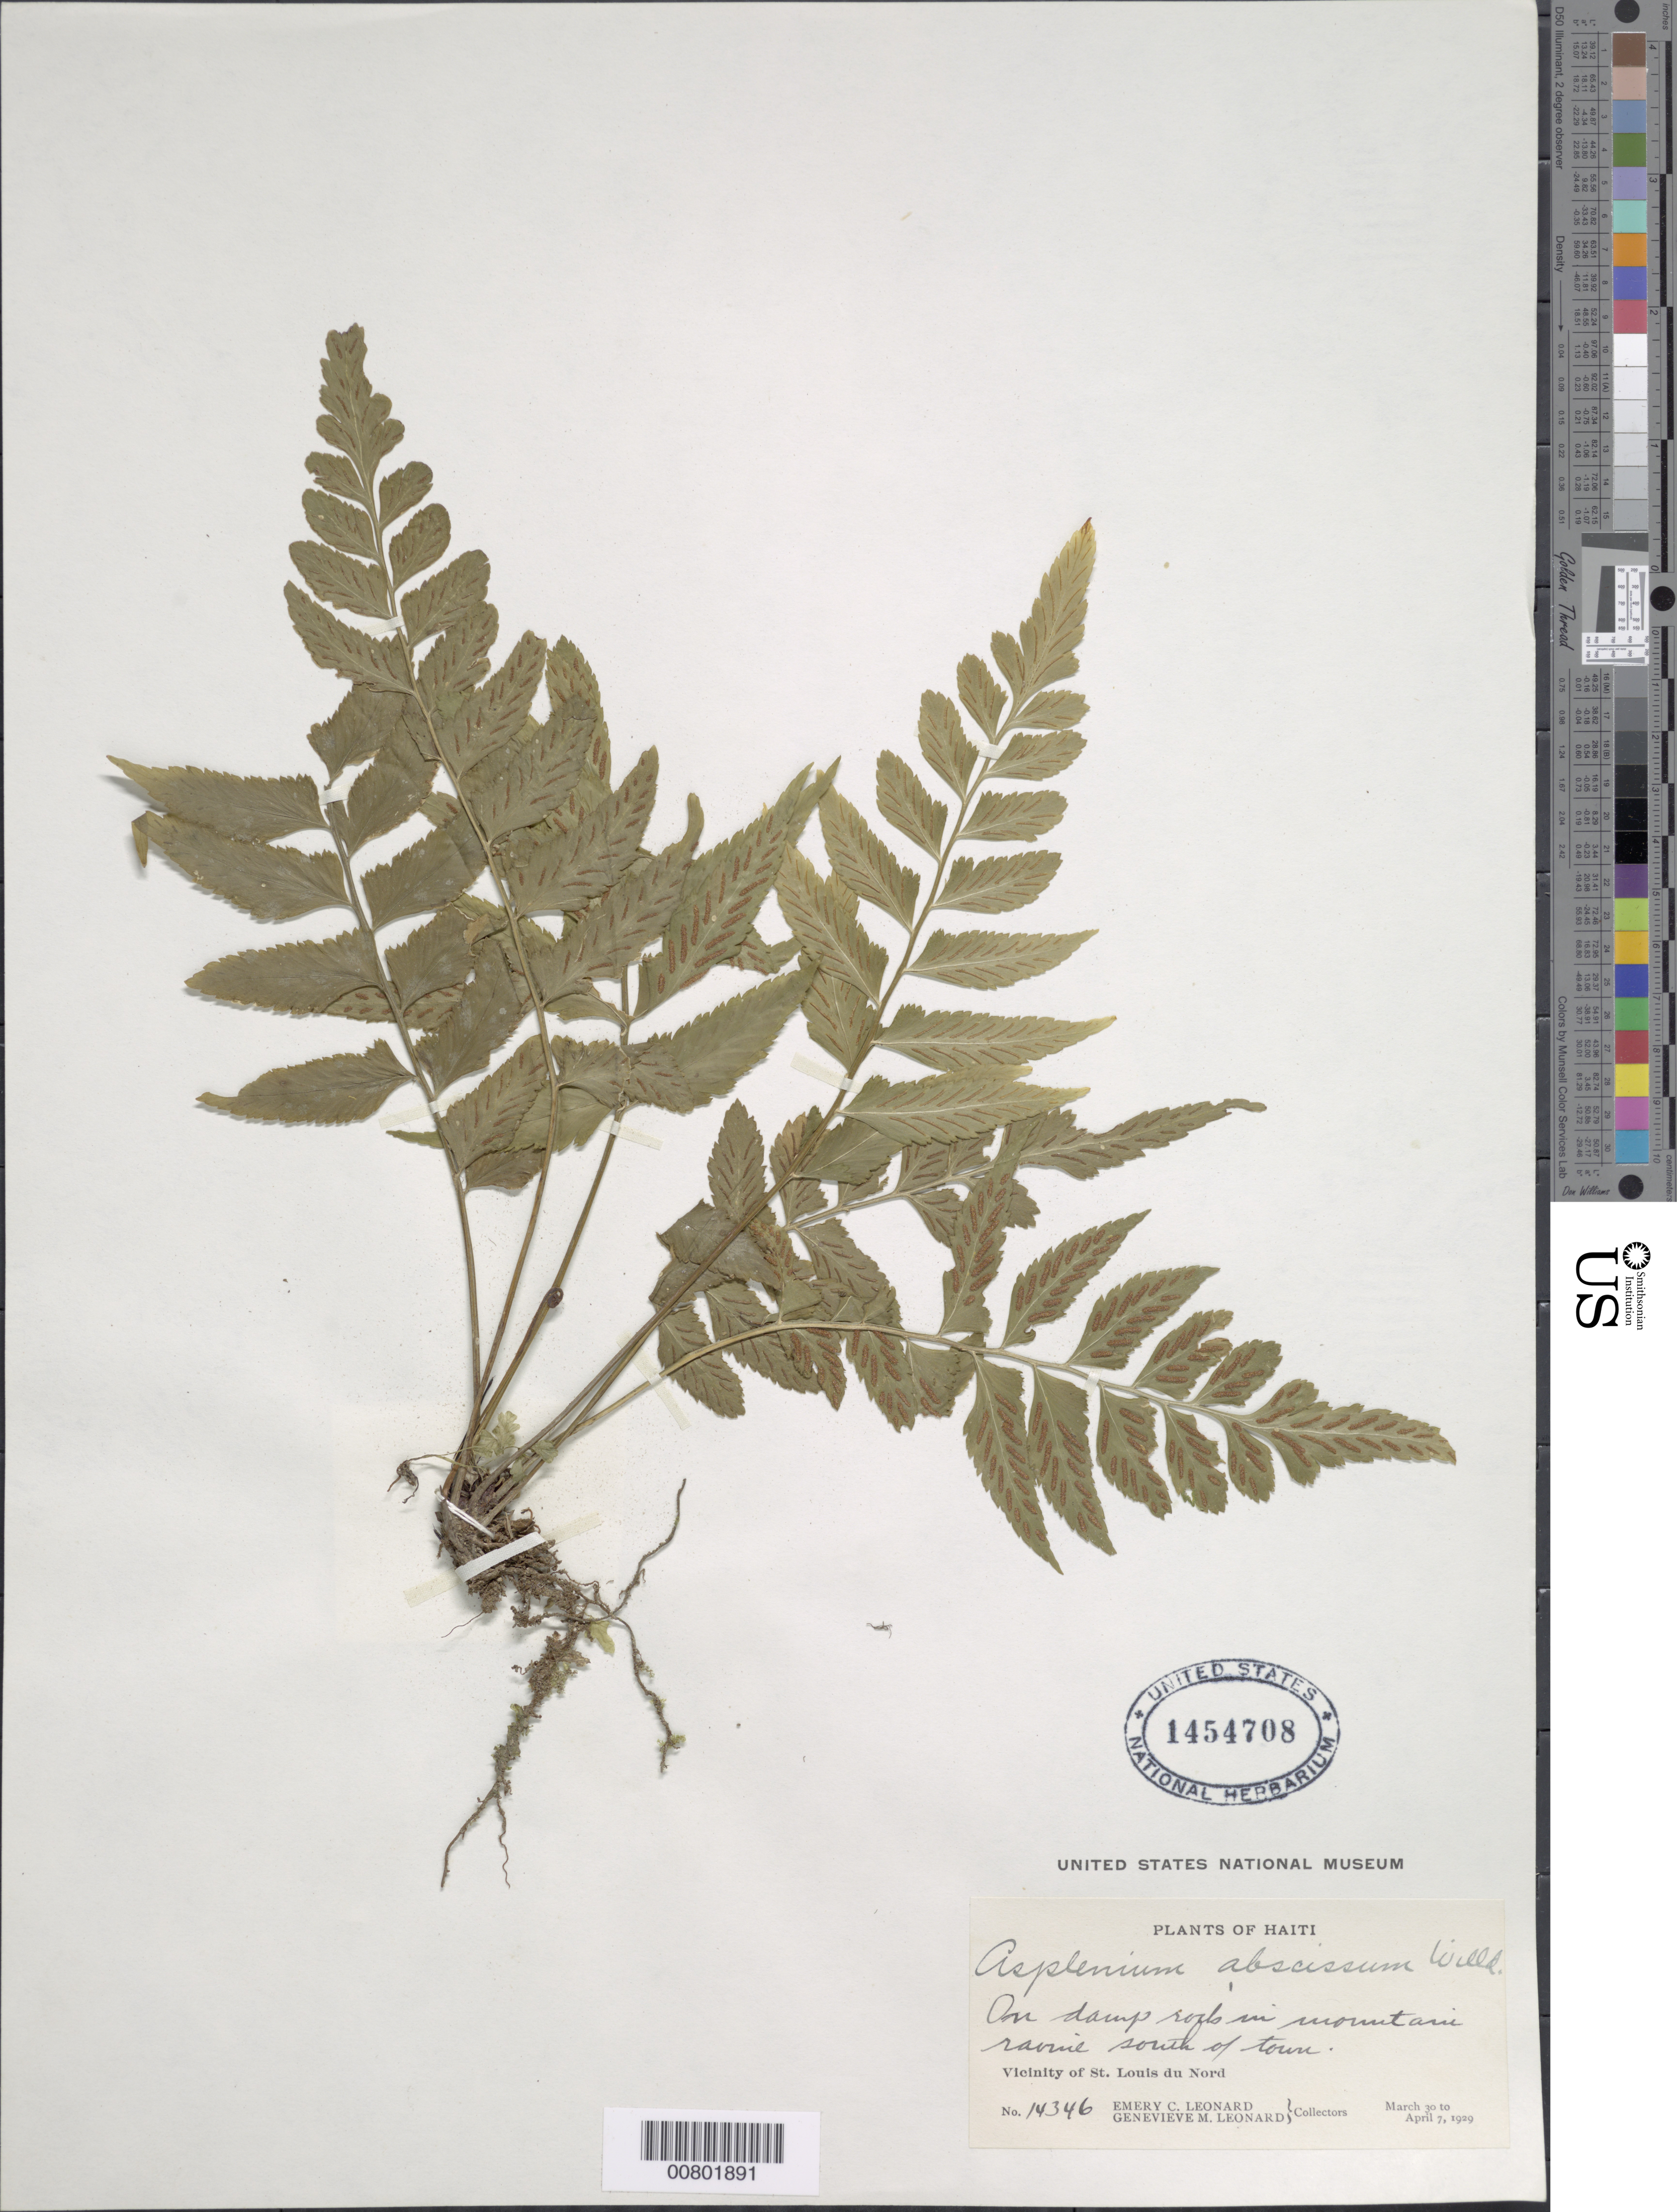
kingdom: Plantae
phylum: Tracheophyta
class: Polypodiopsida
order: Polypodiales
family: Aspleniaceae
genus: Asplenium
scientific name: Asplenium abscissum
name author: Willd.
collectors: E. C. Leonard & G. M. Leonard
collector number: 14346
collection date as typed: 30 Mar 1929 to 07 Apr 1929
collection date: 1929-03-30/1929-04-07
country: Haiti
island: Hispaniola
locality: St. Louis du Nord, S of town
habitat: Damp rock in mountain ravine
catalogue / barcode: US 1454708